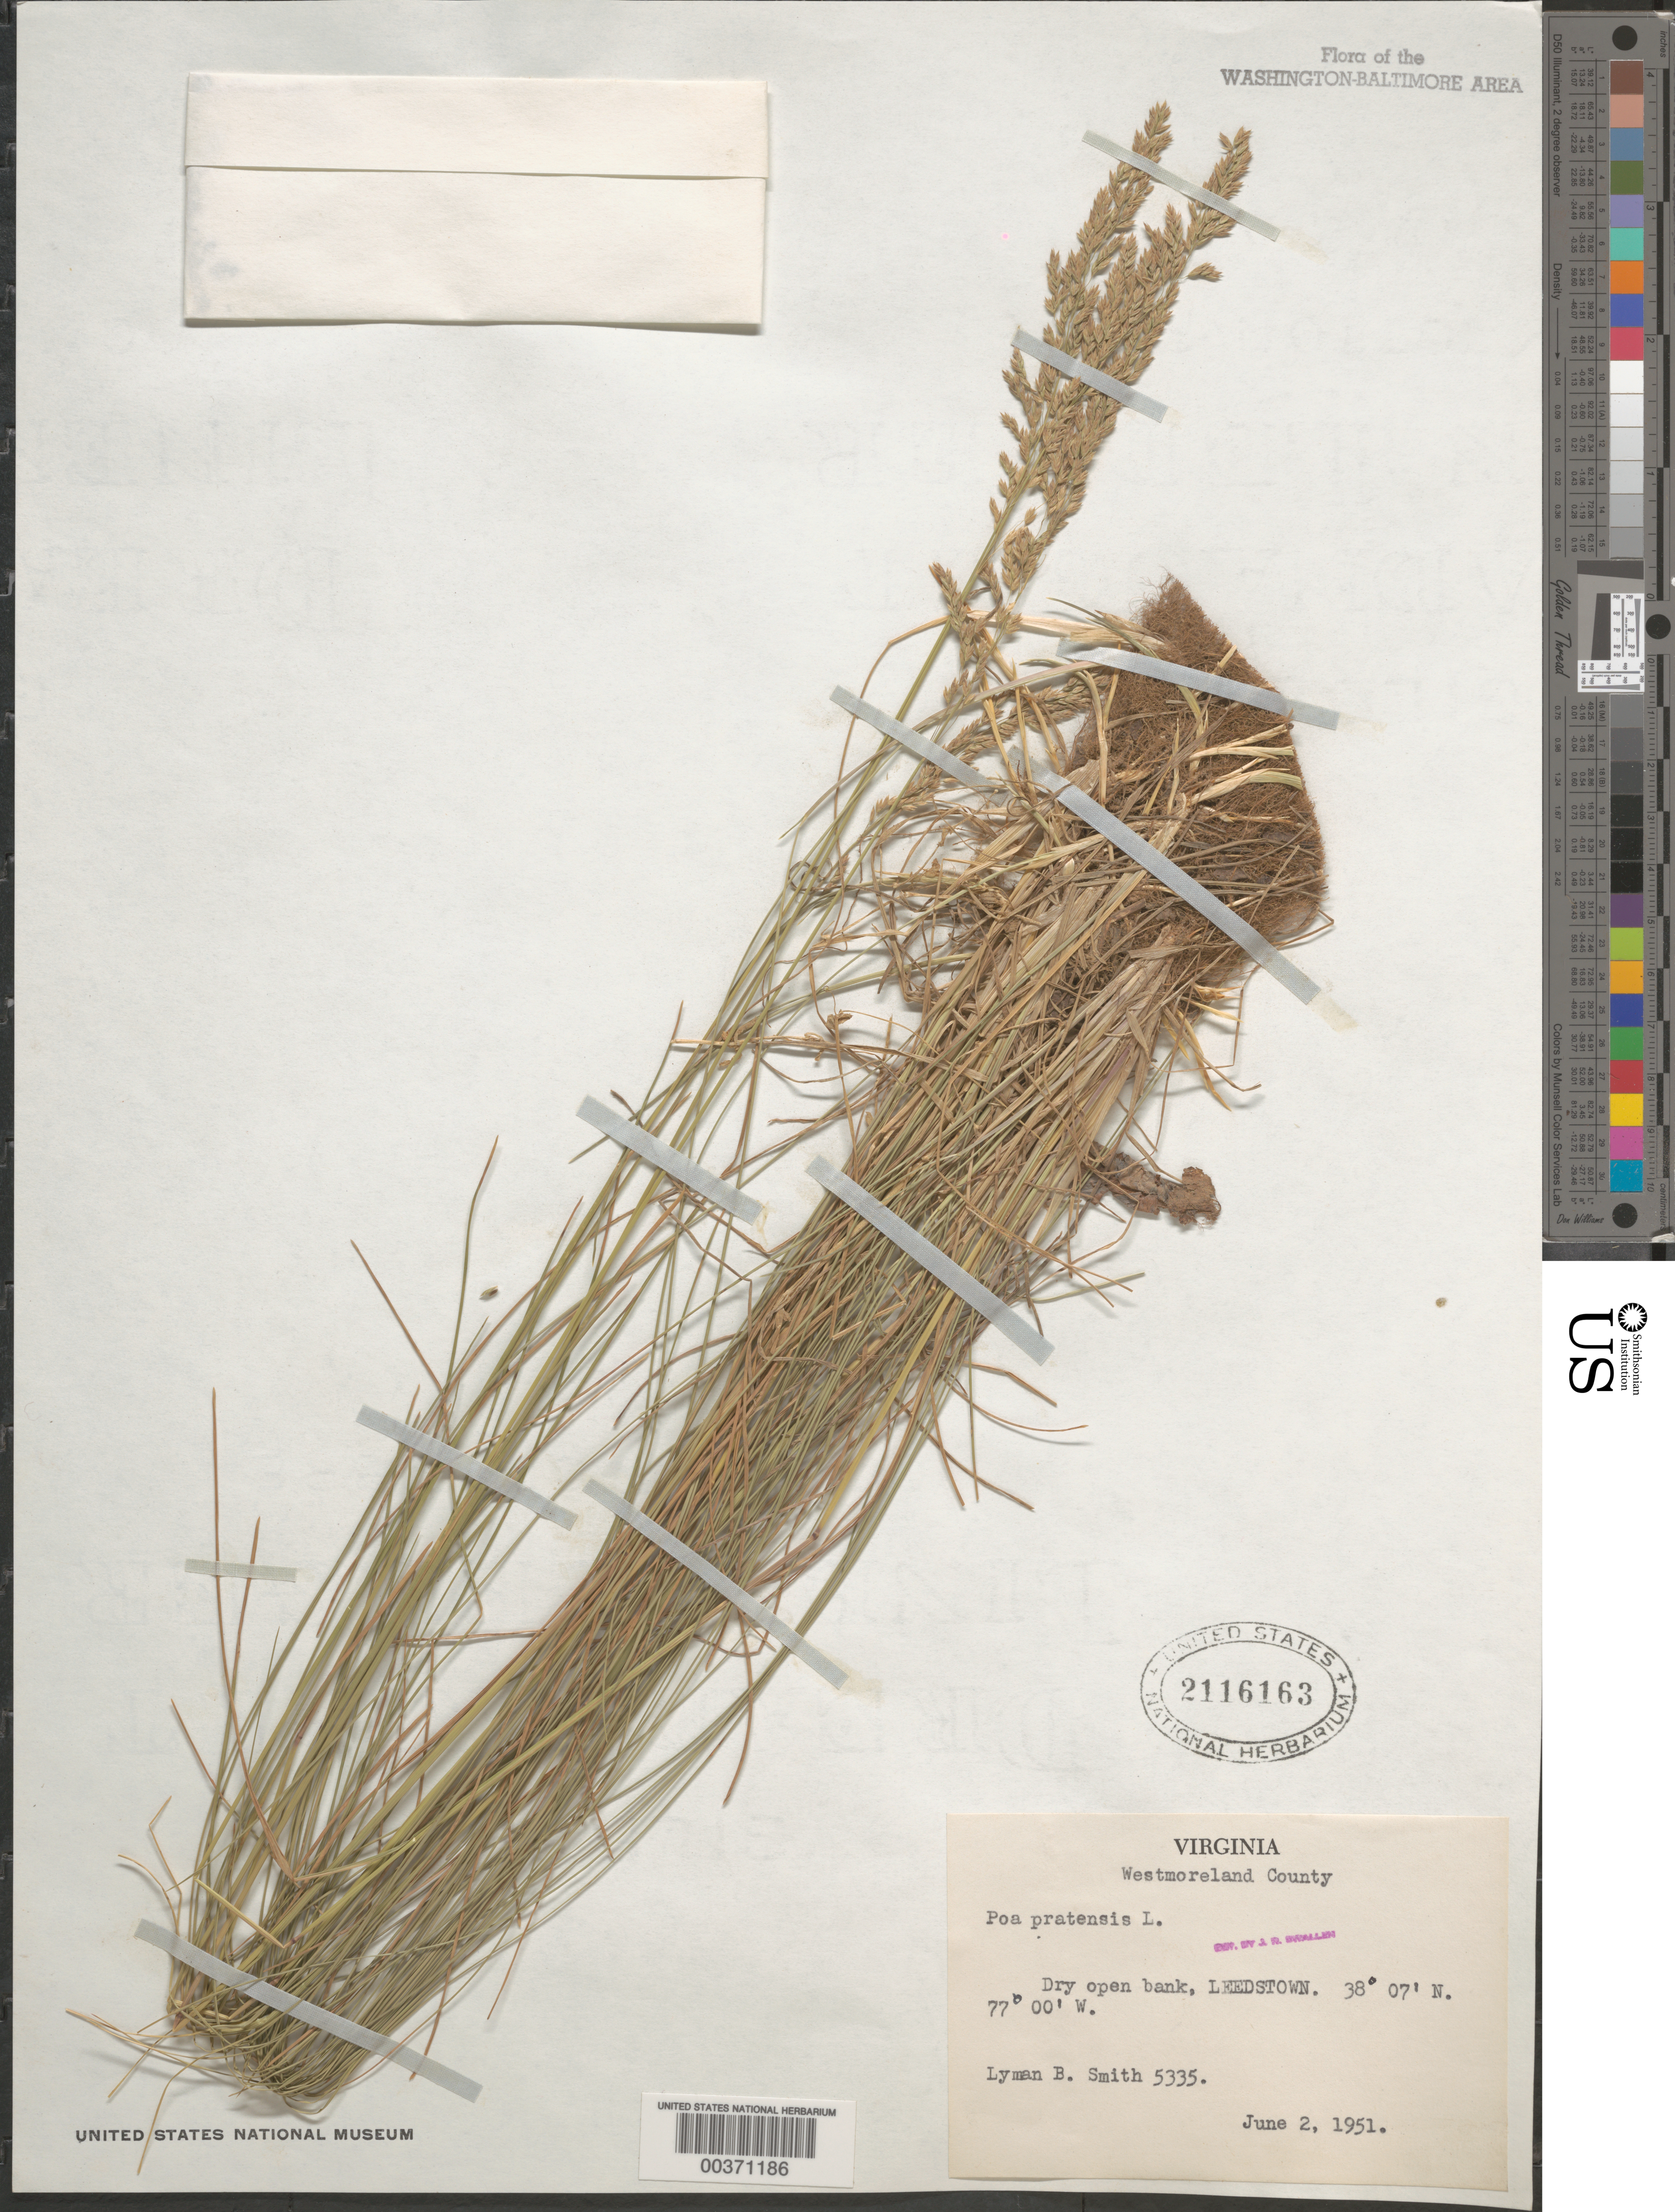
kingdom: Plantae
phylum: Tracheophyta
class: Liliopsida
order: Poales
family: Poaceae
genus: Poa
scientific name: Poa pratensis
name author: L.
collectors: L. Smith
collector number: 5335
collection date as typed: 02 Jun 1951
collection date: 1951-06-02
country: United States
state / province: Virginia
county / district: Westmoreland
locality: Leedstown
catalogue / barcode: US 2116163